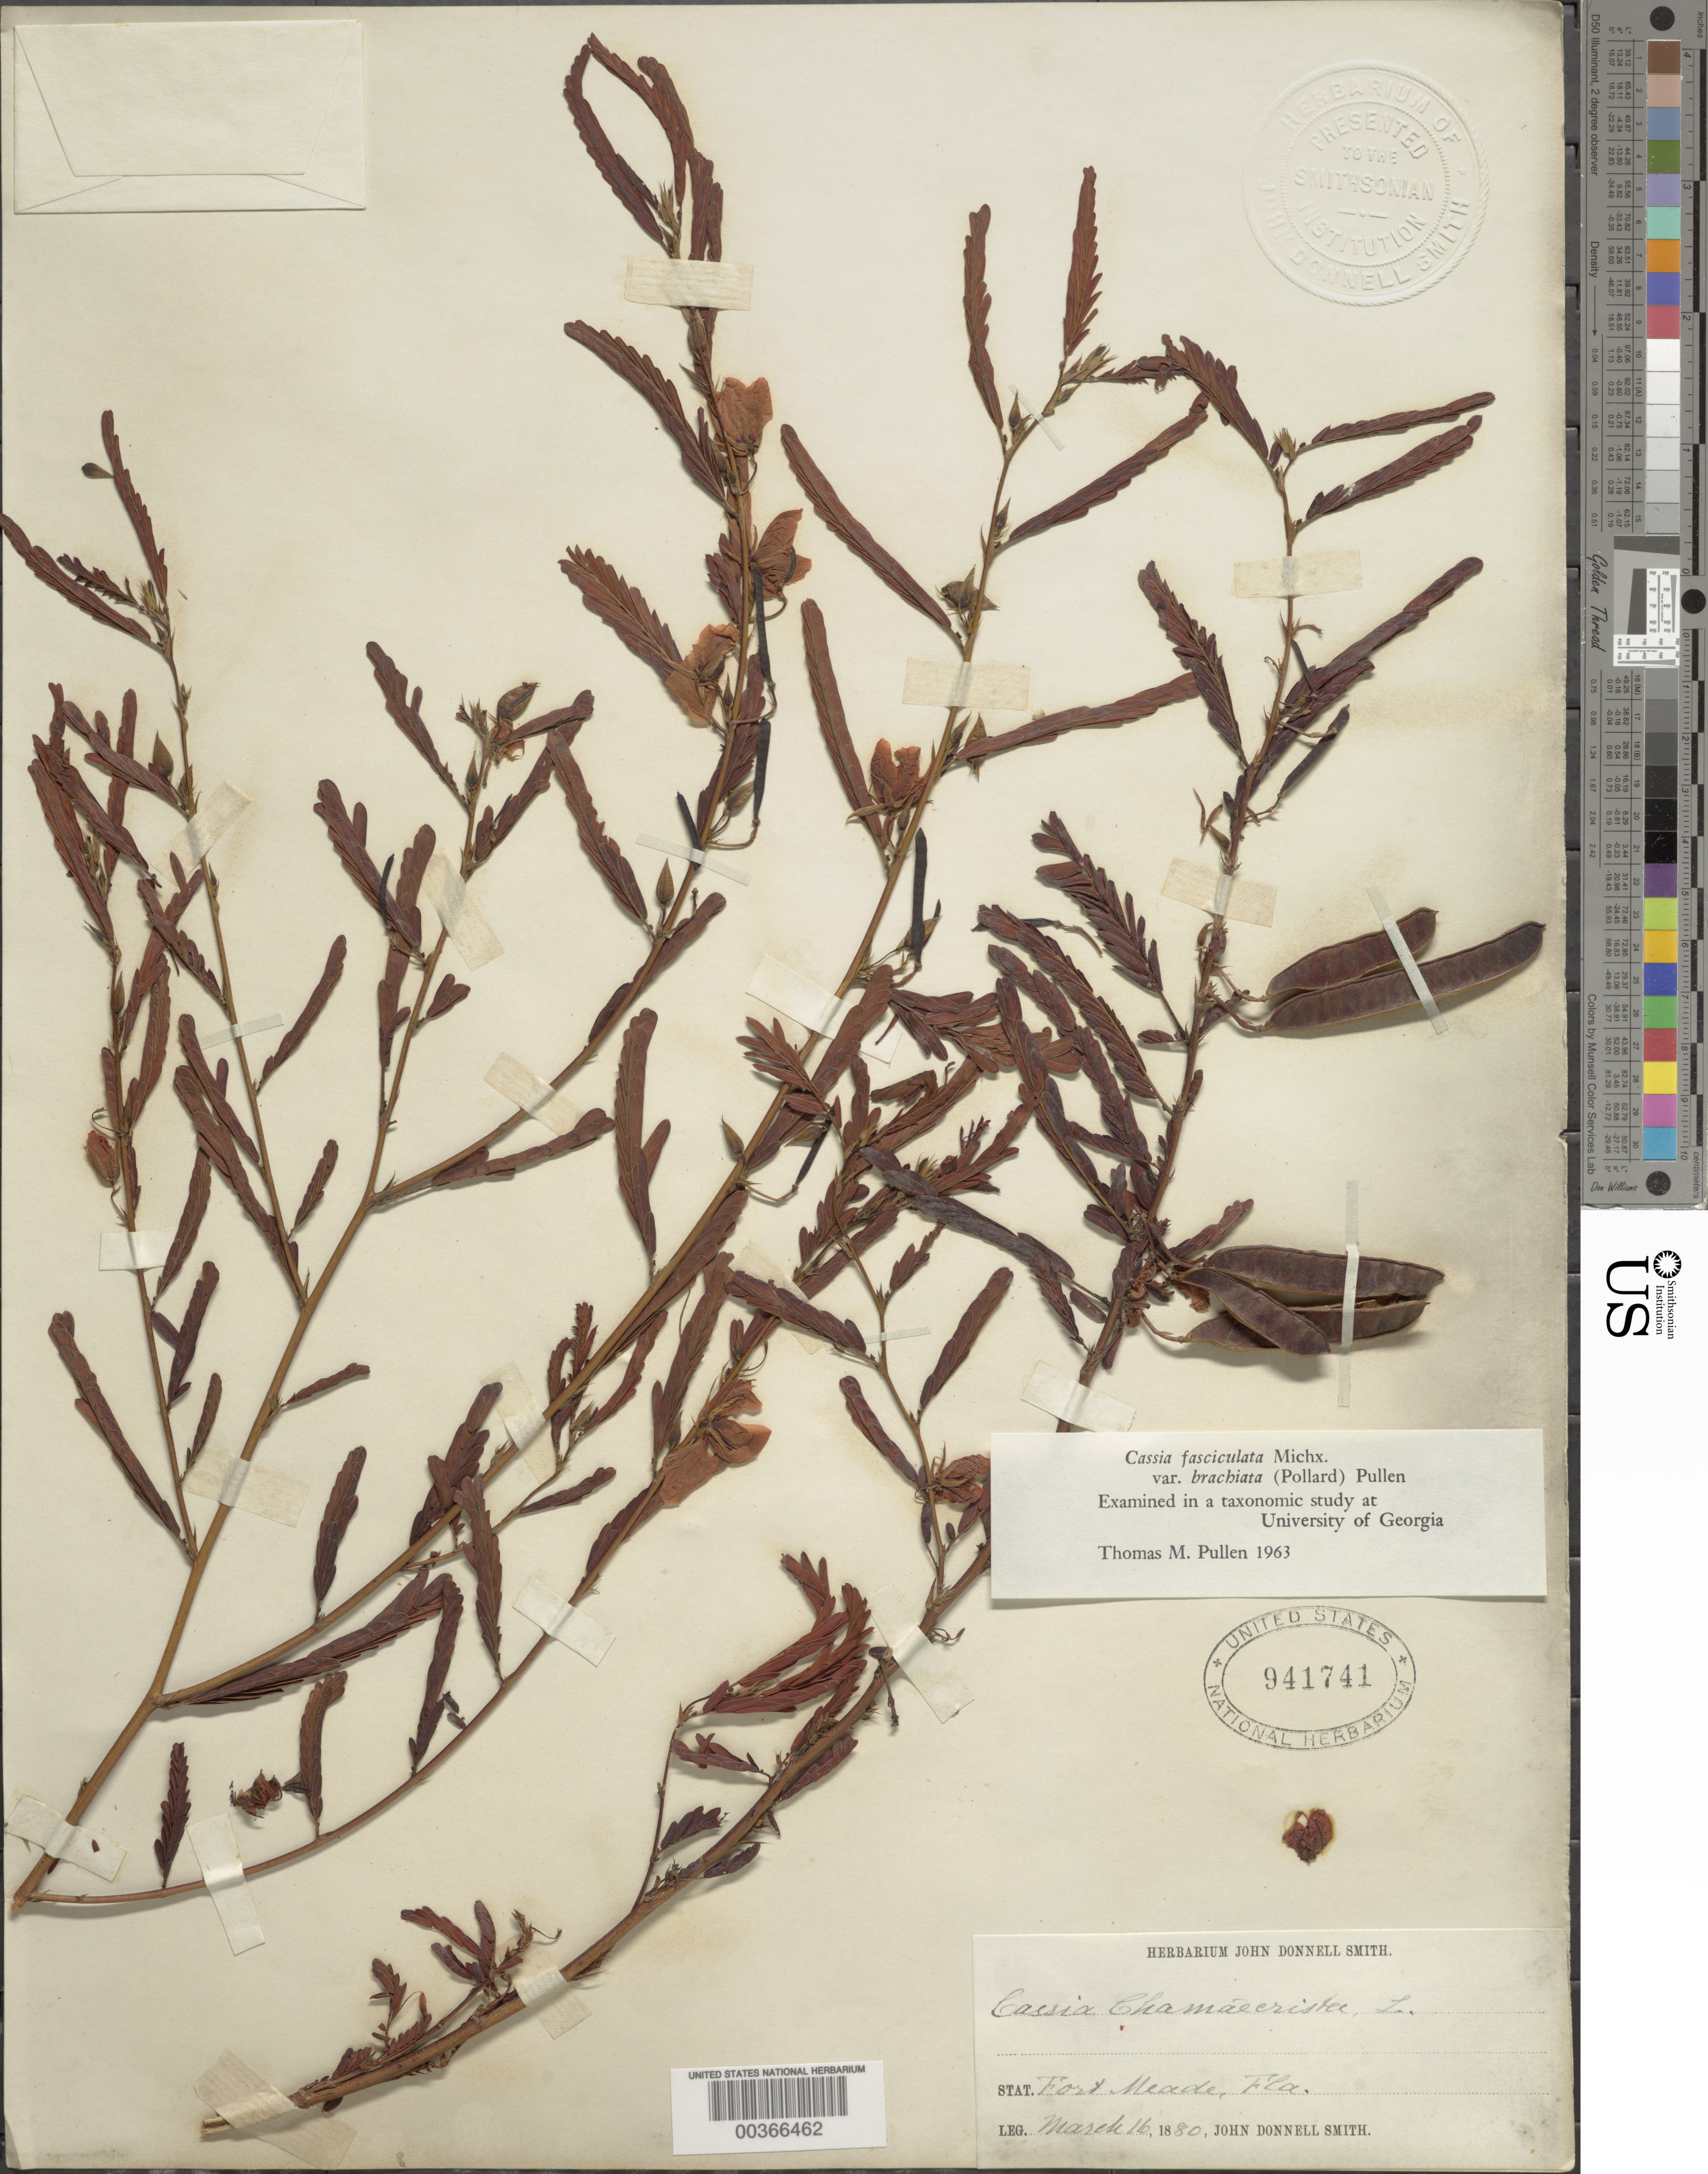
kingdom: Plantae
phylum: Tracheophyta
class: Magnoliopsida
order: Fabales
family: Fabaceae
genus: Chamaecrista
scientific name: Chamaecrista fasciculata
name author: (Michx.) Greene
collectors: J. Donnell Smith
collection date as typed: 16 Mar 1880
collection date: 1880-03-16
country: United States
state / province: Florida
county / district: Polk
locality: Fort meade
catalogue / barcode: US 941741